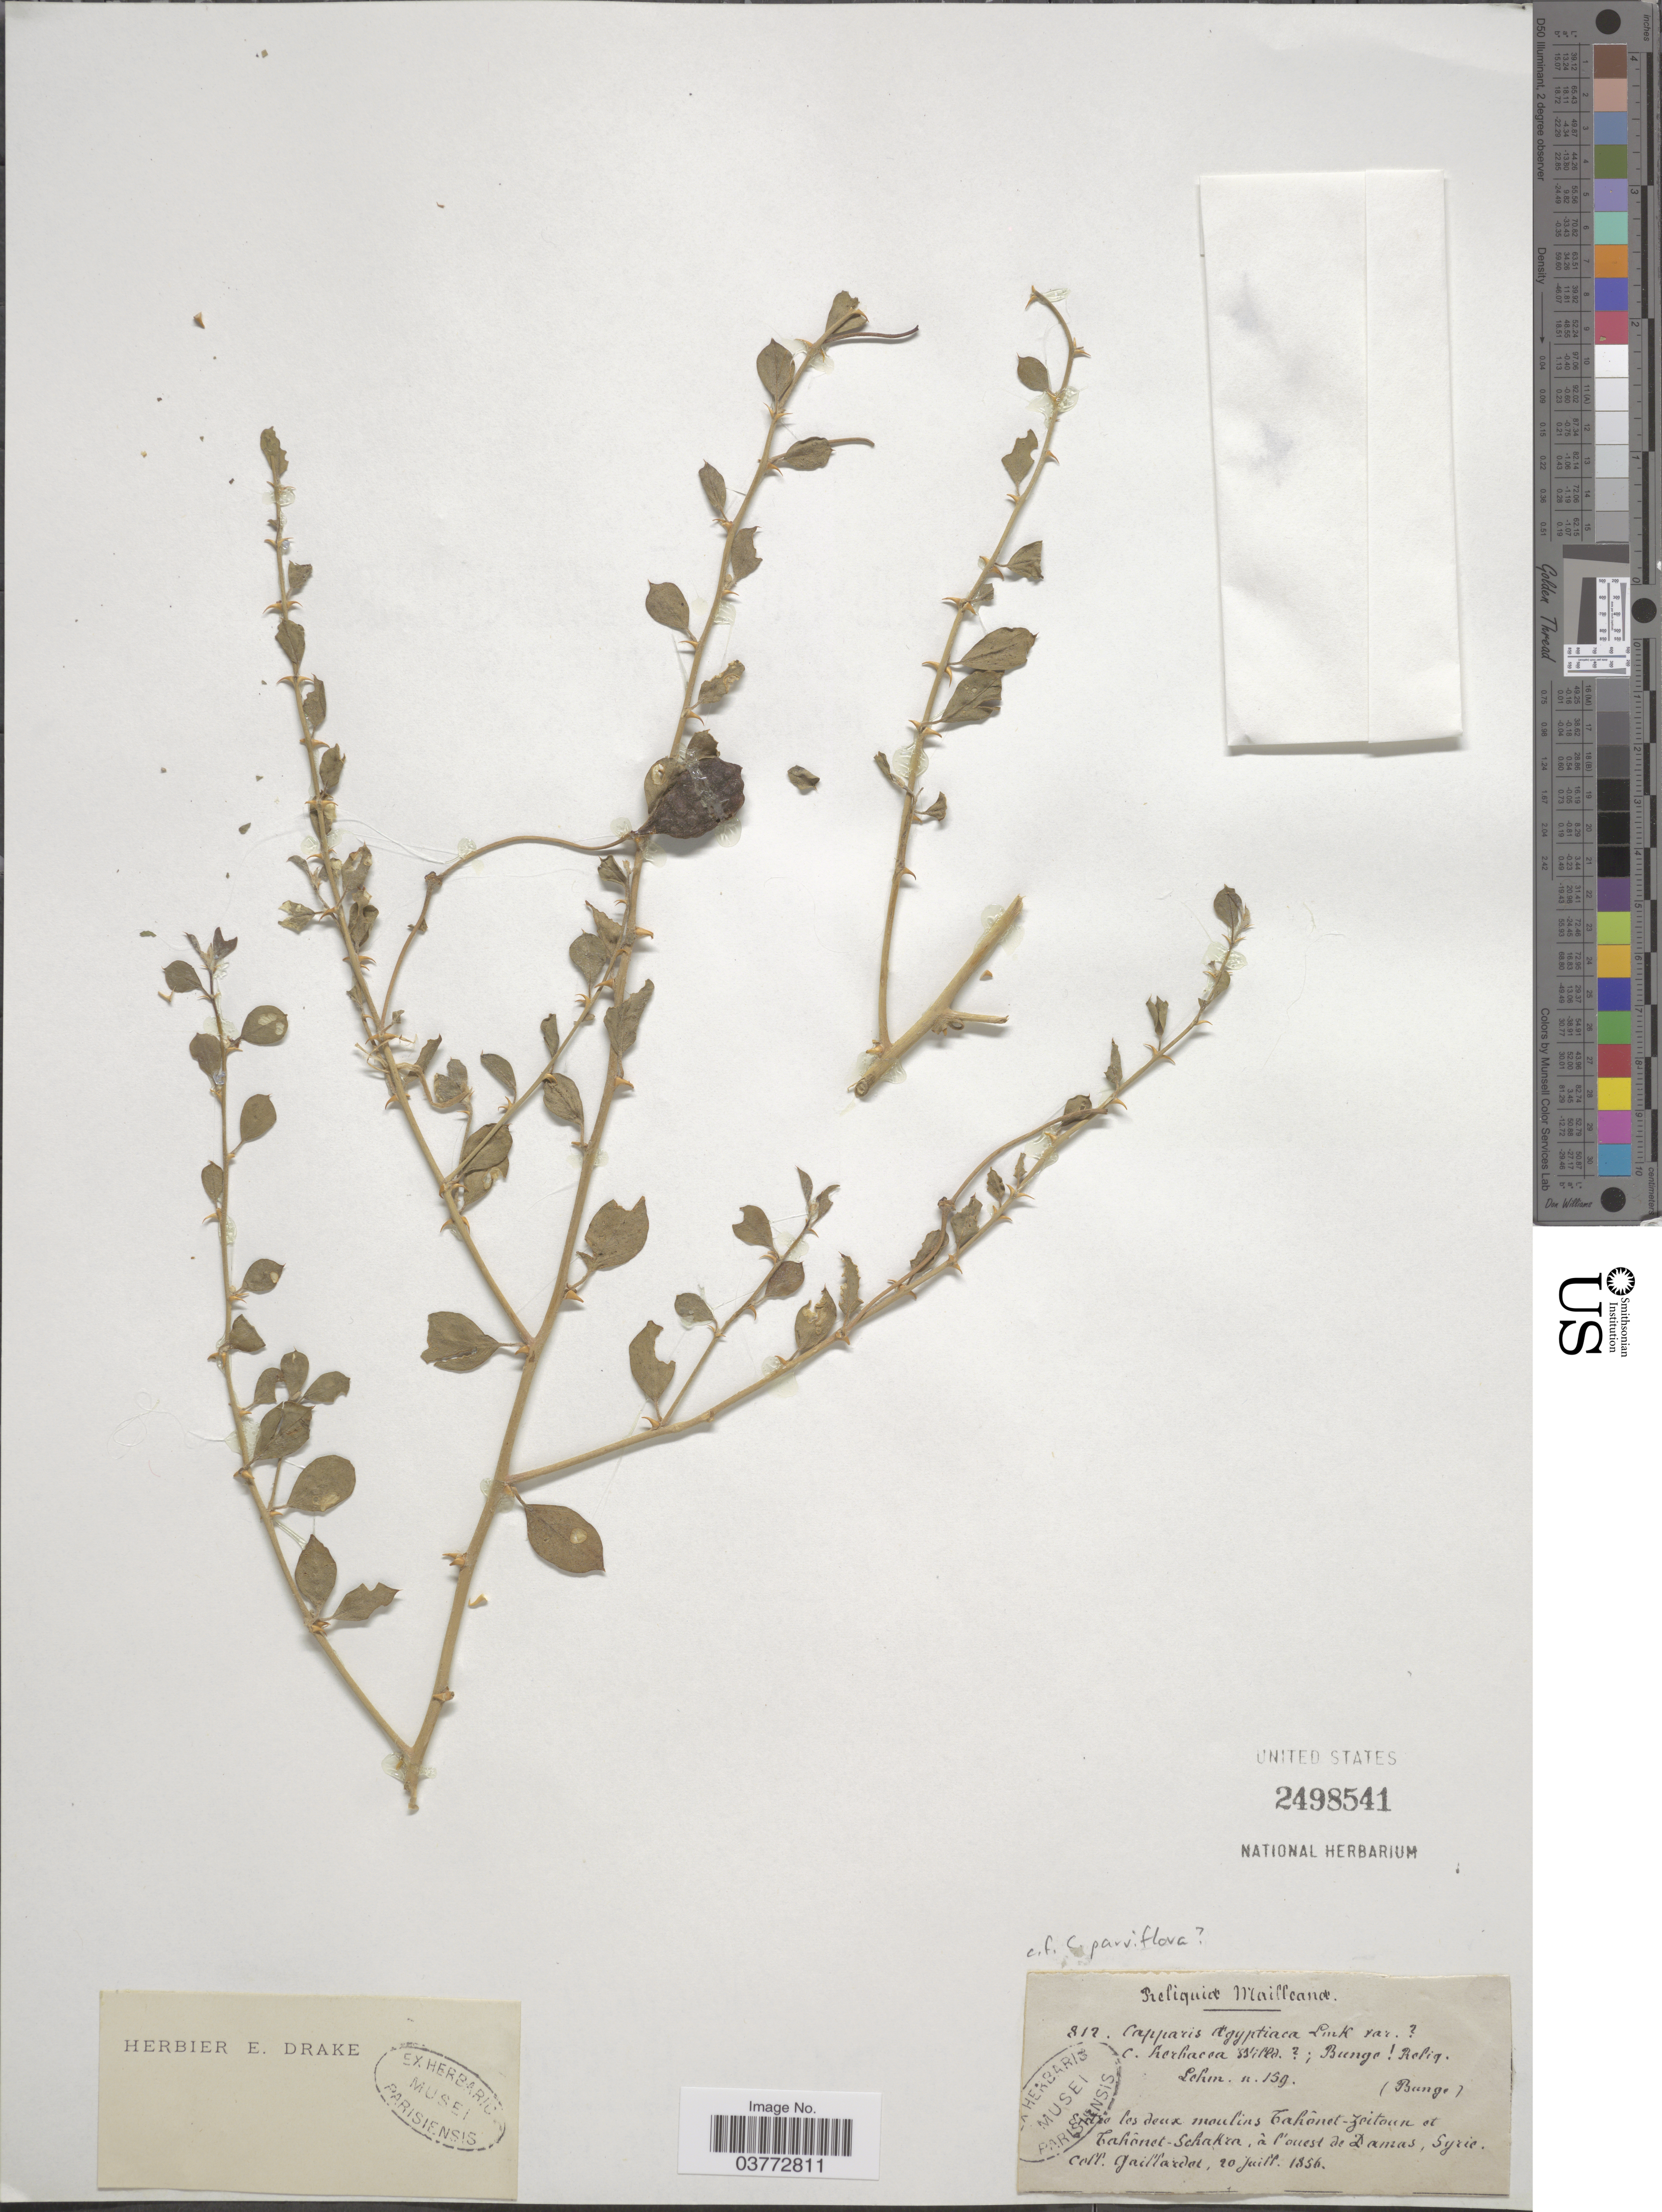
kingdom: Plantae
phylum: Tracheophyta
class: Magnoliopsida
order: Brassicales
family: Capparaceae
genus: Capparis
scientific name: Capparis parviflora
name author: Boiss.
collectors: Gaillardot, --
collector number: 812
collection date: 1856-07-20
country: Syria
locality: Entre les deux moulins Cahônet-Zeitaun et Cahônet-Schakra, â l'ouest de Damas.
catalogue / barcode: US 2498541